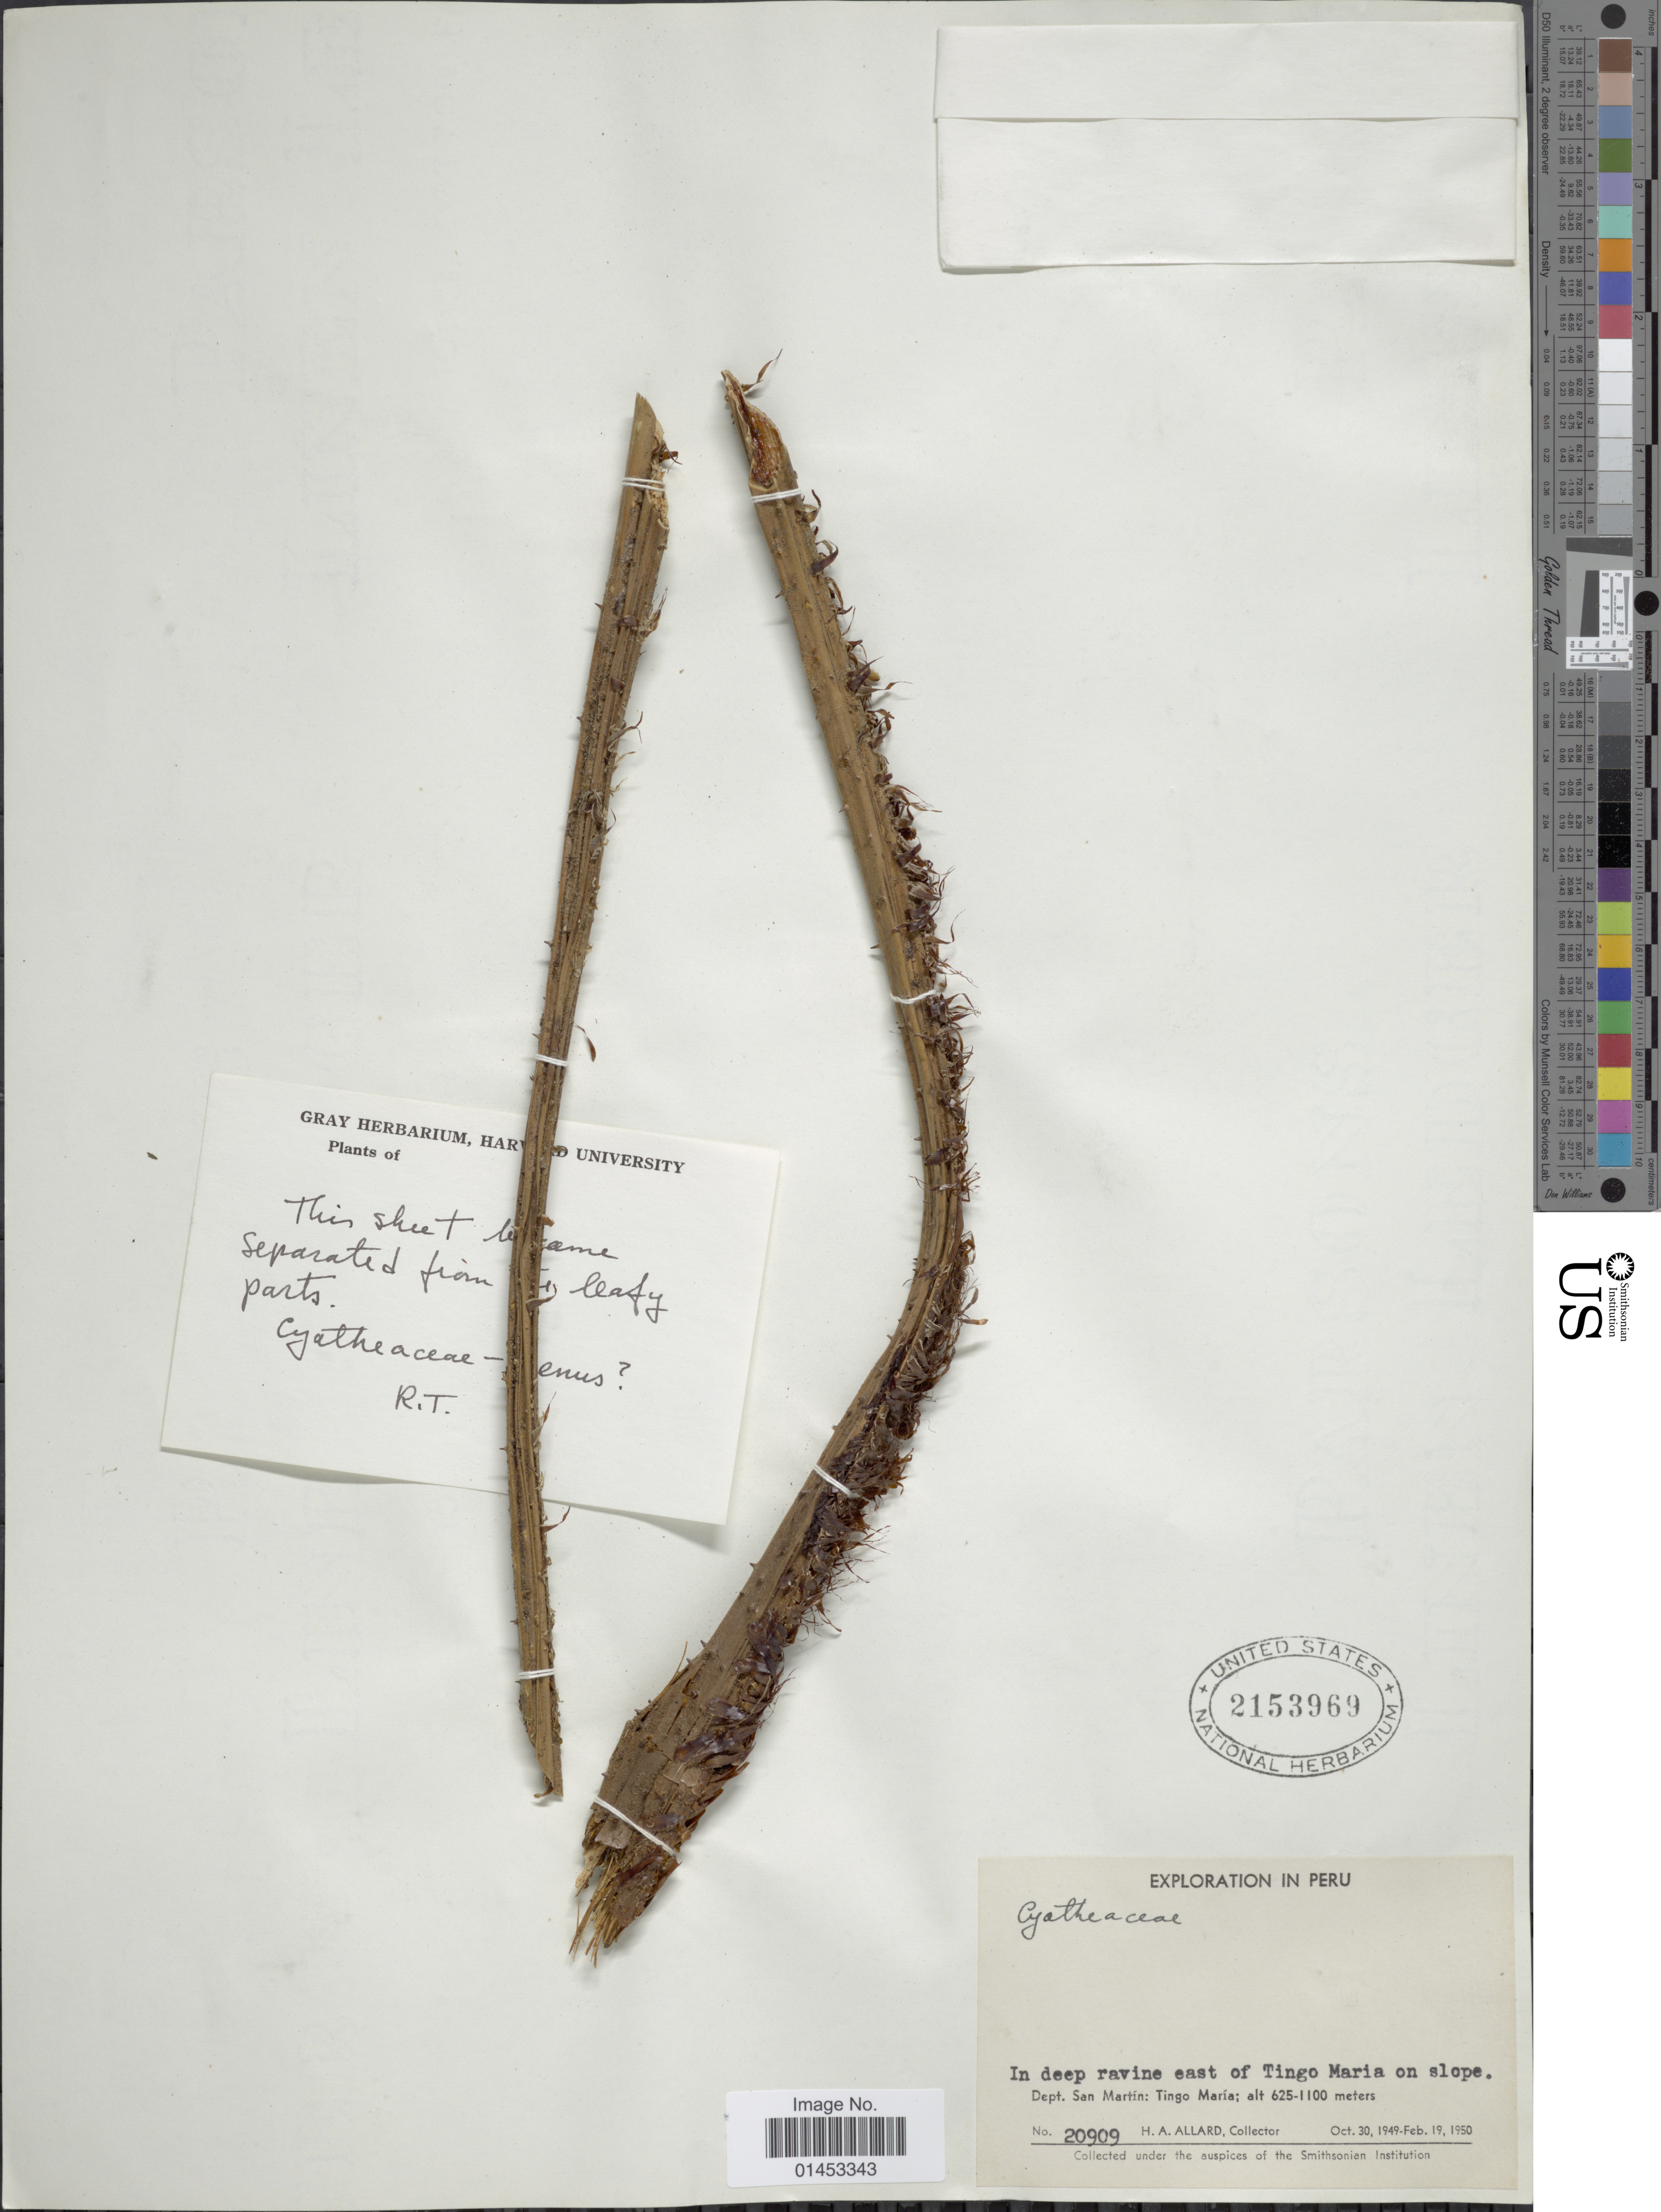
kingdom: Plantae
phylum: Tracheophyta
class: Polypodiopsida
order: Cyatheales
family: Cyatheaceae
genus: Cyathea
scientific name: Cyathea sp.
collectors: H. A. Allard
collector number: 20909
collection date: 1949-10-30/1950-02-19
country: Peru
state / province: San Martín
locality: In deep ravine east of Tingo Maria on slope, Dept. San Martin: Tingo Maria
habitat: in deep ravine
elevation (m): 625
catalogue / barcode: US 2153969